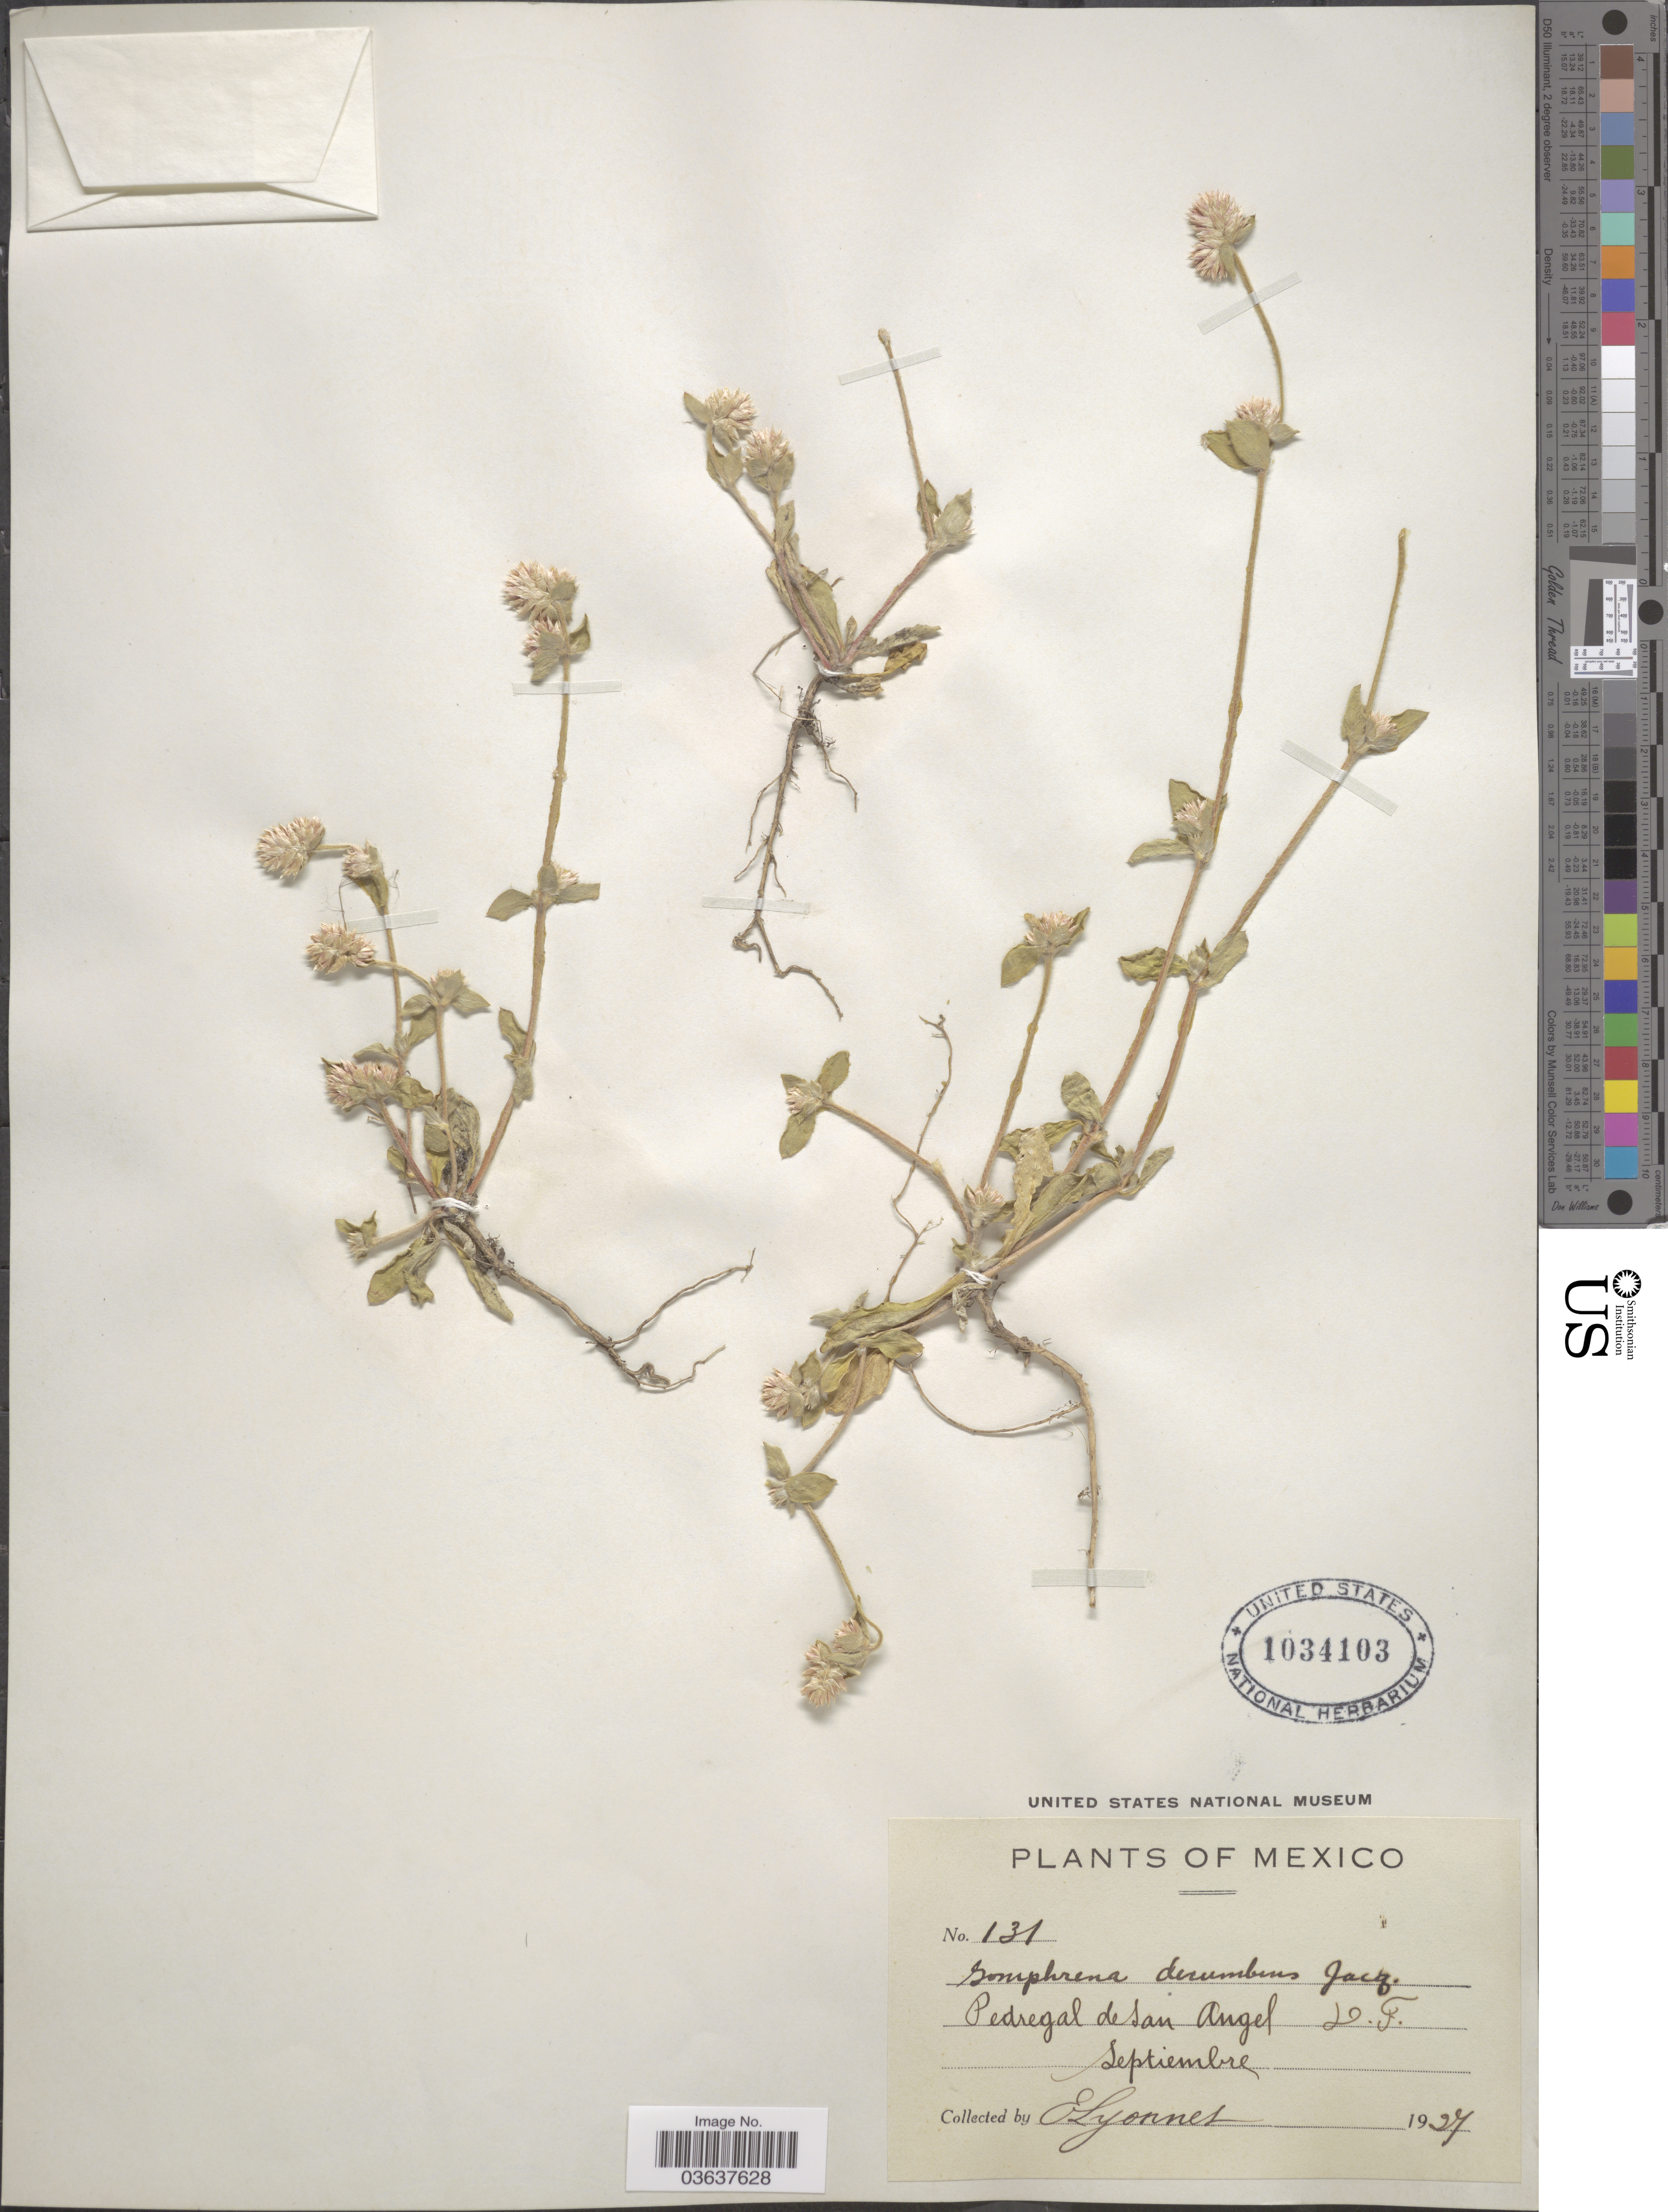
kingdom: Plantae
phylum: Tracheophyta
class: Magnoliopsida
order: Caryophyllales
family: Amaranthaceae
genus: Gomphrena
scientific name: Gomphrena decumbens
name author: Jacq.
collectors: E. Lyonnet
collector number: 131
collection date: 1927-09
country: Mexico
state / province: Distrito Federal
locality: Pedregal de San Angel.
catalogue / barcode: US 1034103